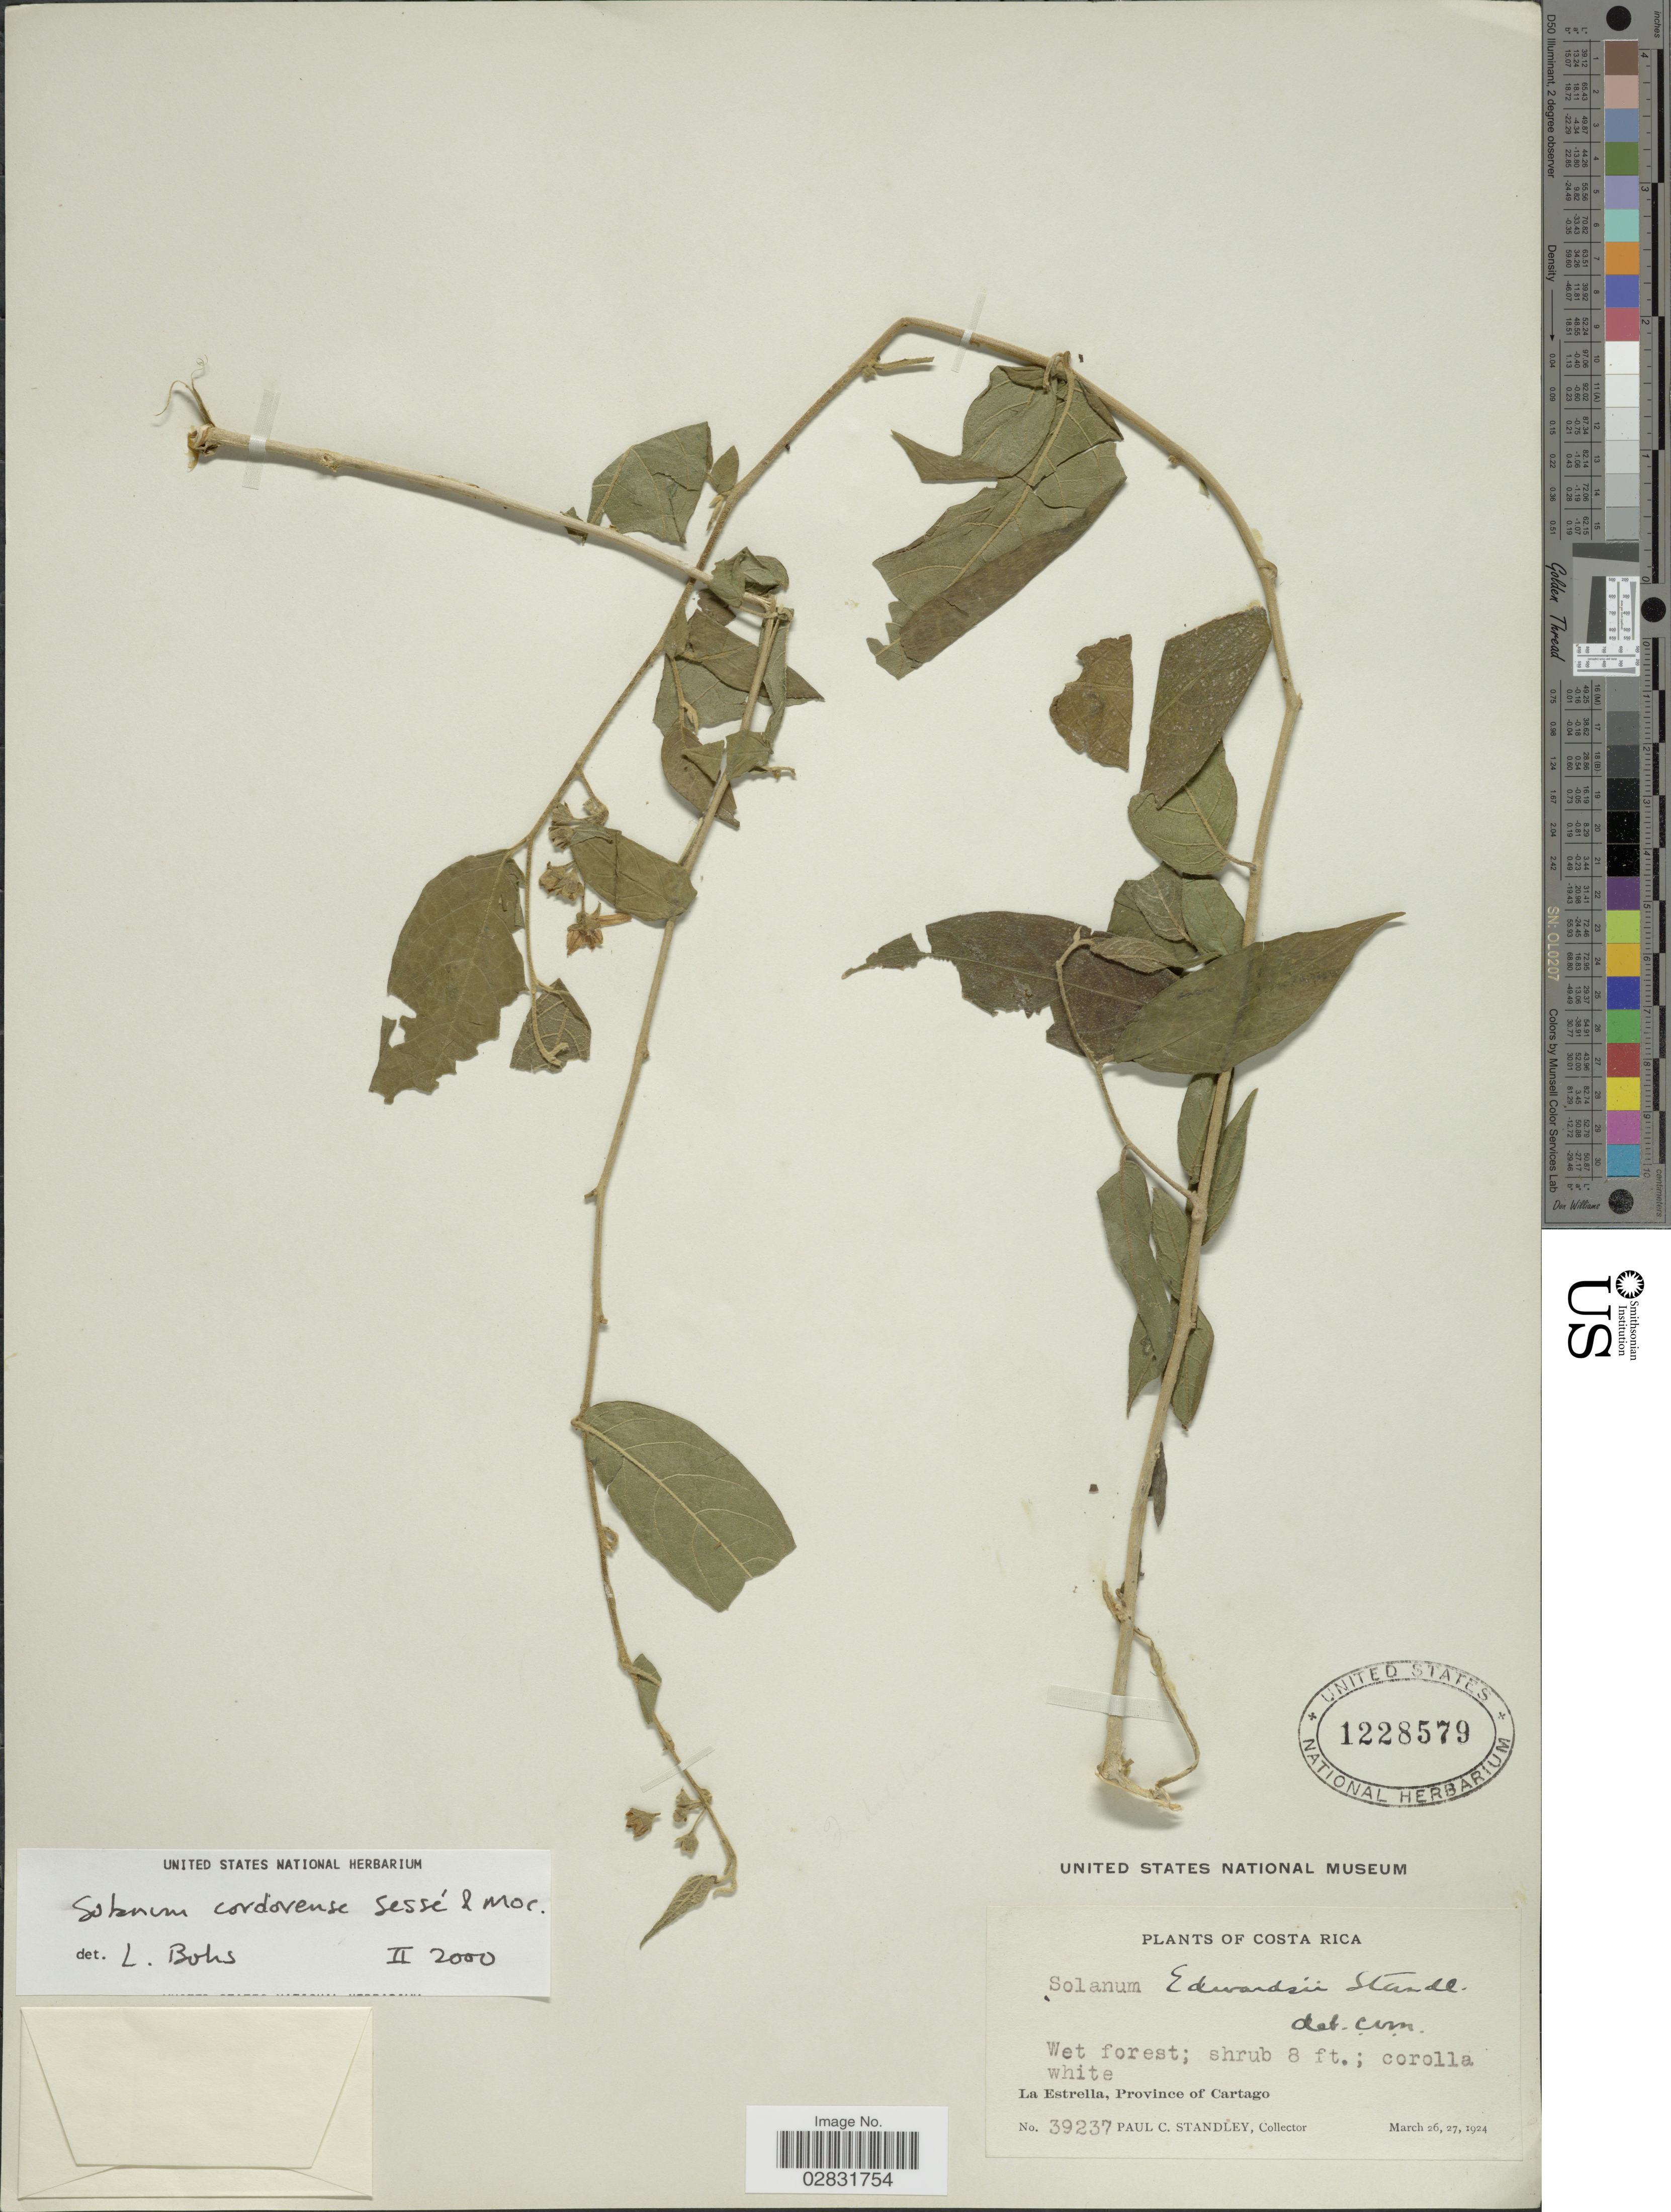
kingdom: Plantae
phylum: Tracheophyta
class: Magnoliopsida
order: Solanales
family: Solanaceae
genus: Solanum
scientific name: Solanum cordovense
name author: Sessé & Moc.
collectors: P. C. Standley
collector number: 39237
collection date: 1924-03-26/1924-03-27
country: Costa Rica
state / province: Cartago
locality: La Estrella.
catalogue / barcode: US 1228579